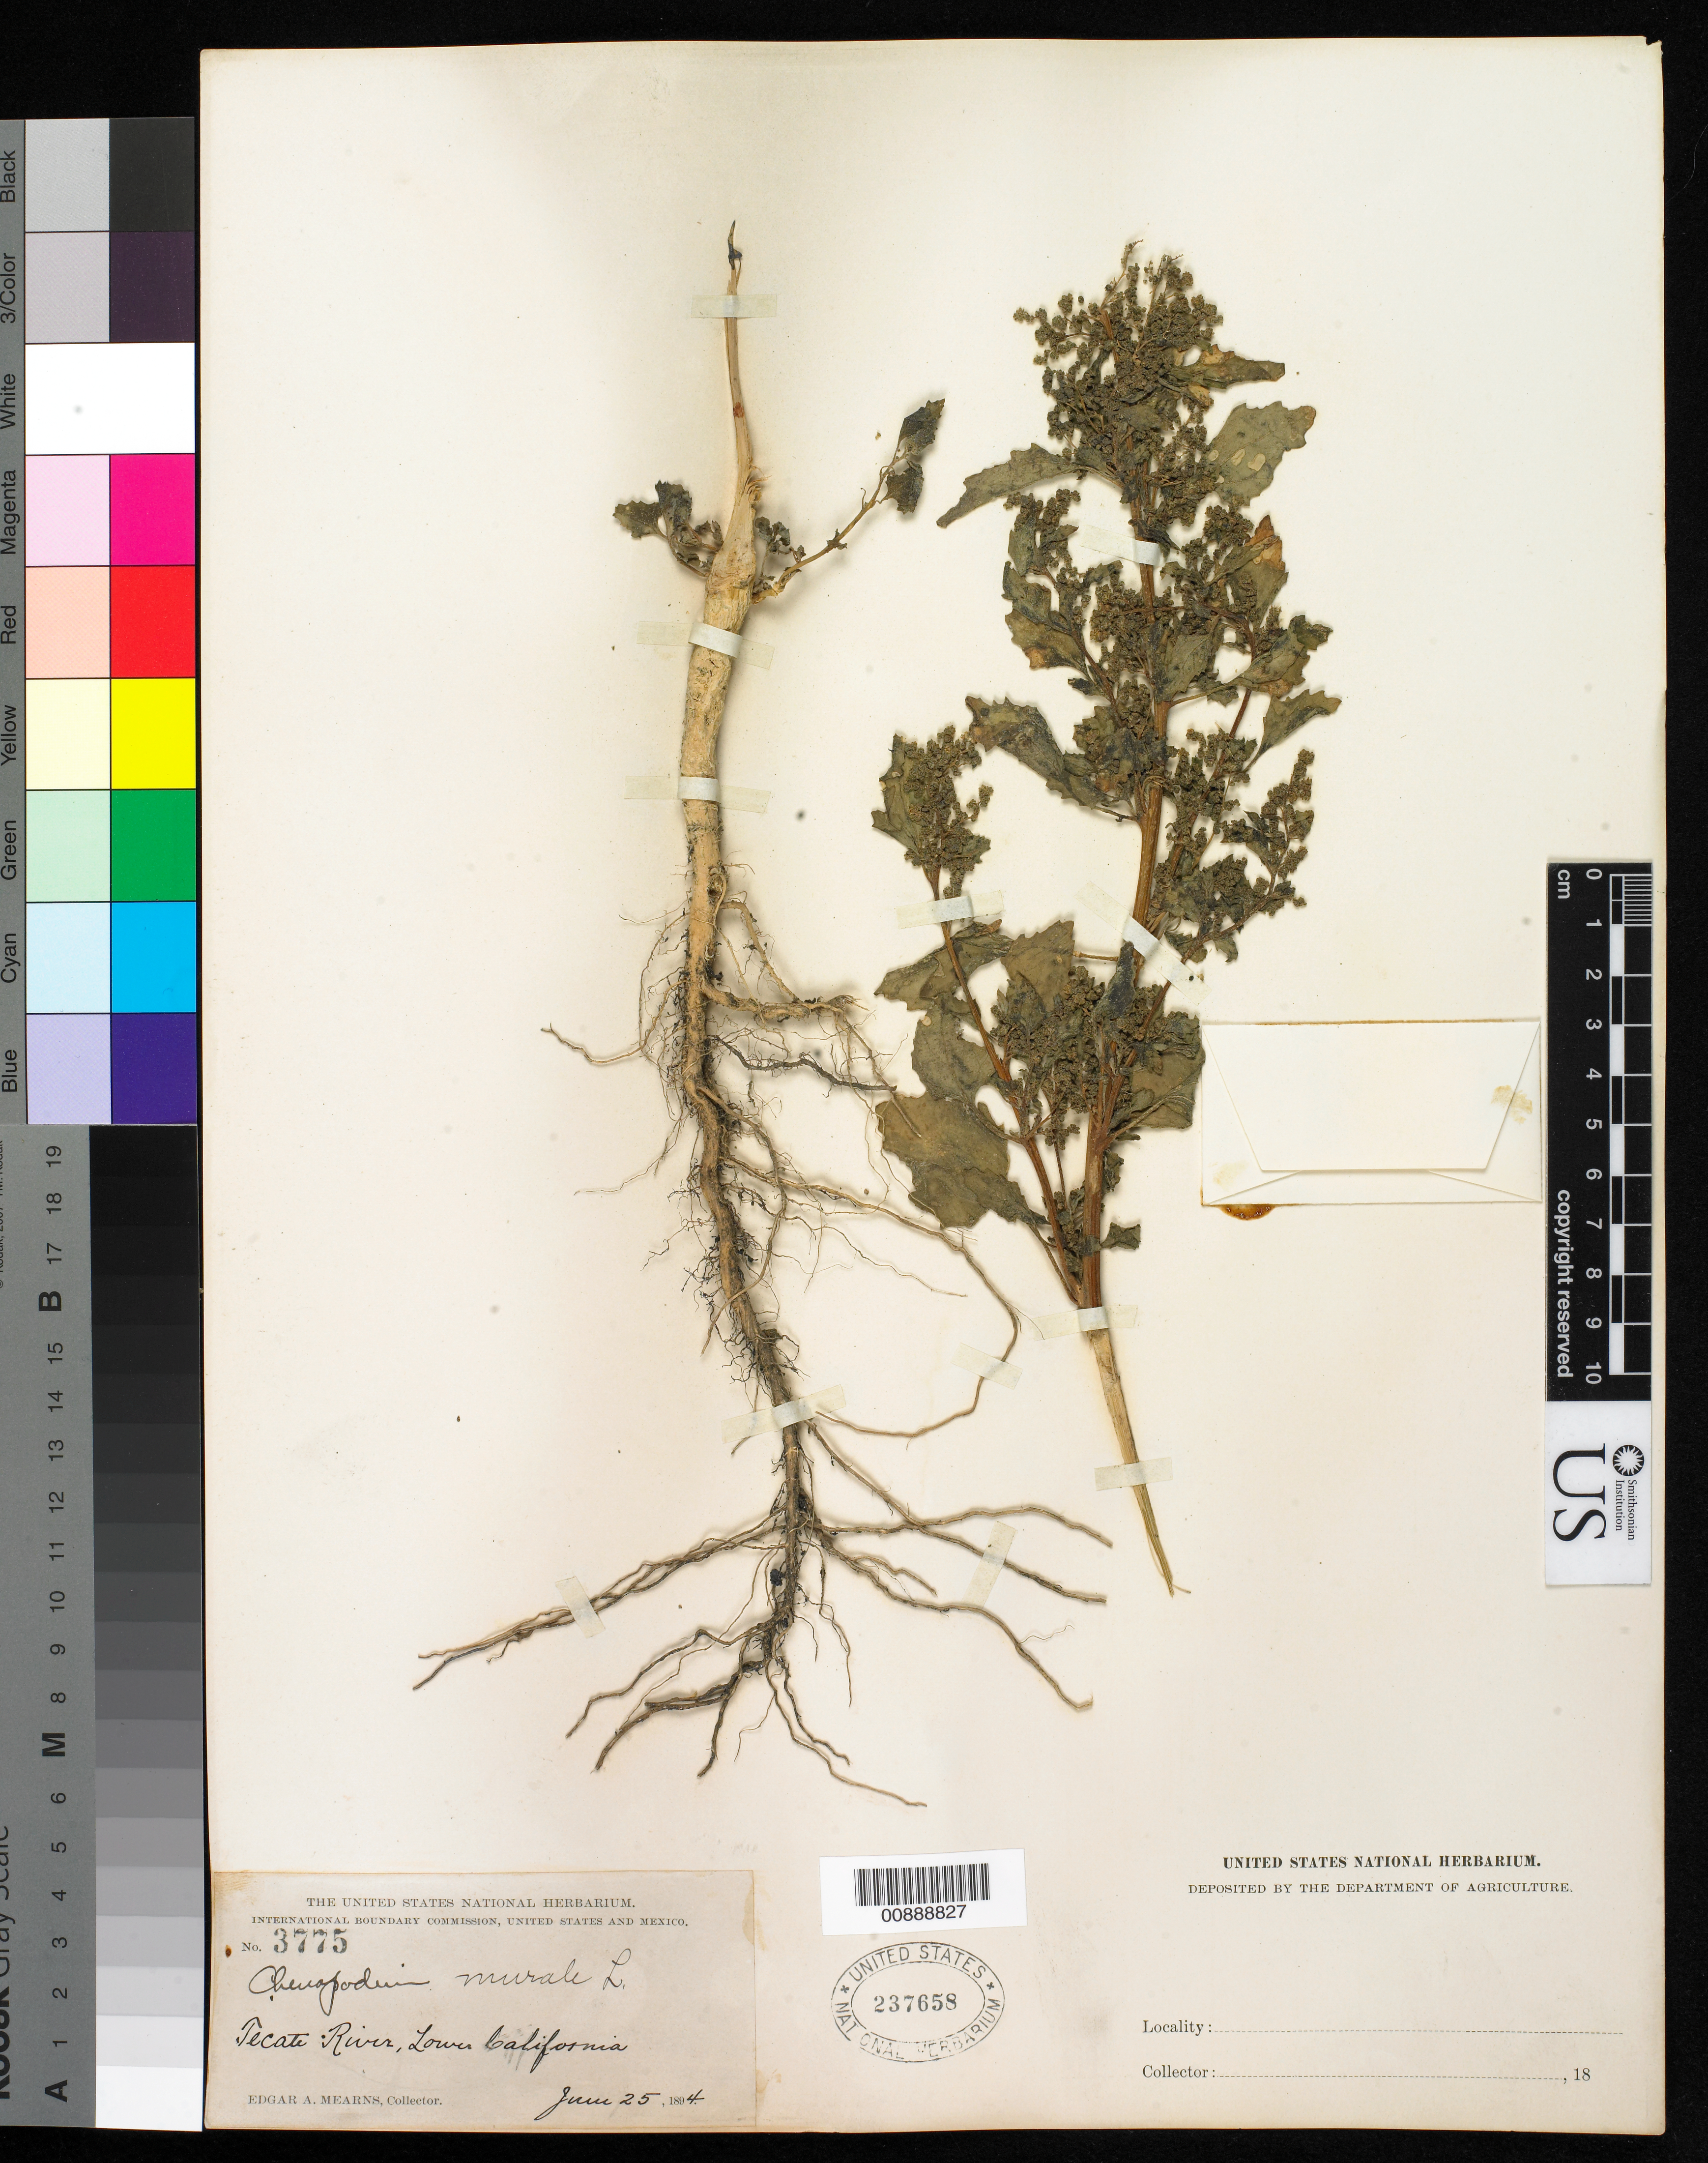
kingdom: Plantae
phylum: Tracheophyta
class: Magnoliopsida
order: Caryophyllales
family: Amaranthaceae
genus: Chenopodium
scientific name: Chenopodium murale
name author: L.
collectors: E. A. Mearns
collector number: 3775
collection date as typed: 25 Jun 1894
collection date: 1894-06-25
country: Mexico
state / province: Baja California Norte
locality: Tecate River, Baja California.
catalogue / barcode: US 237658